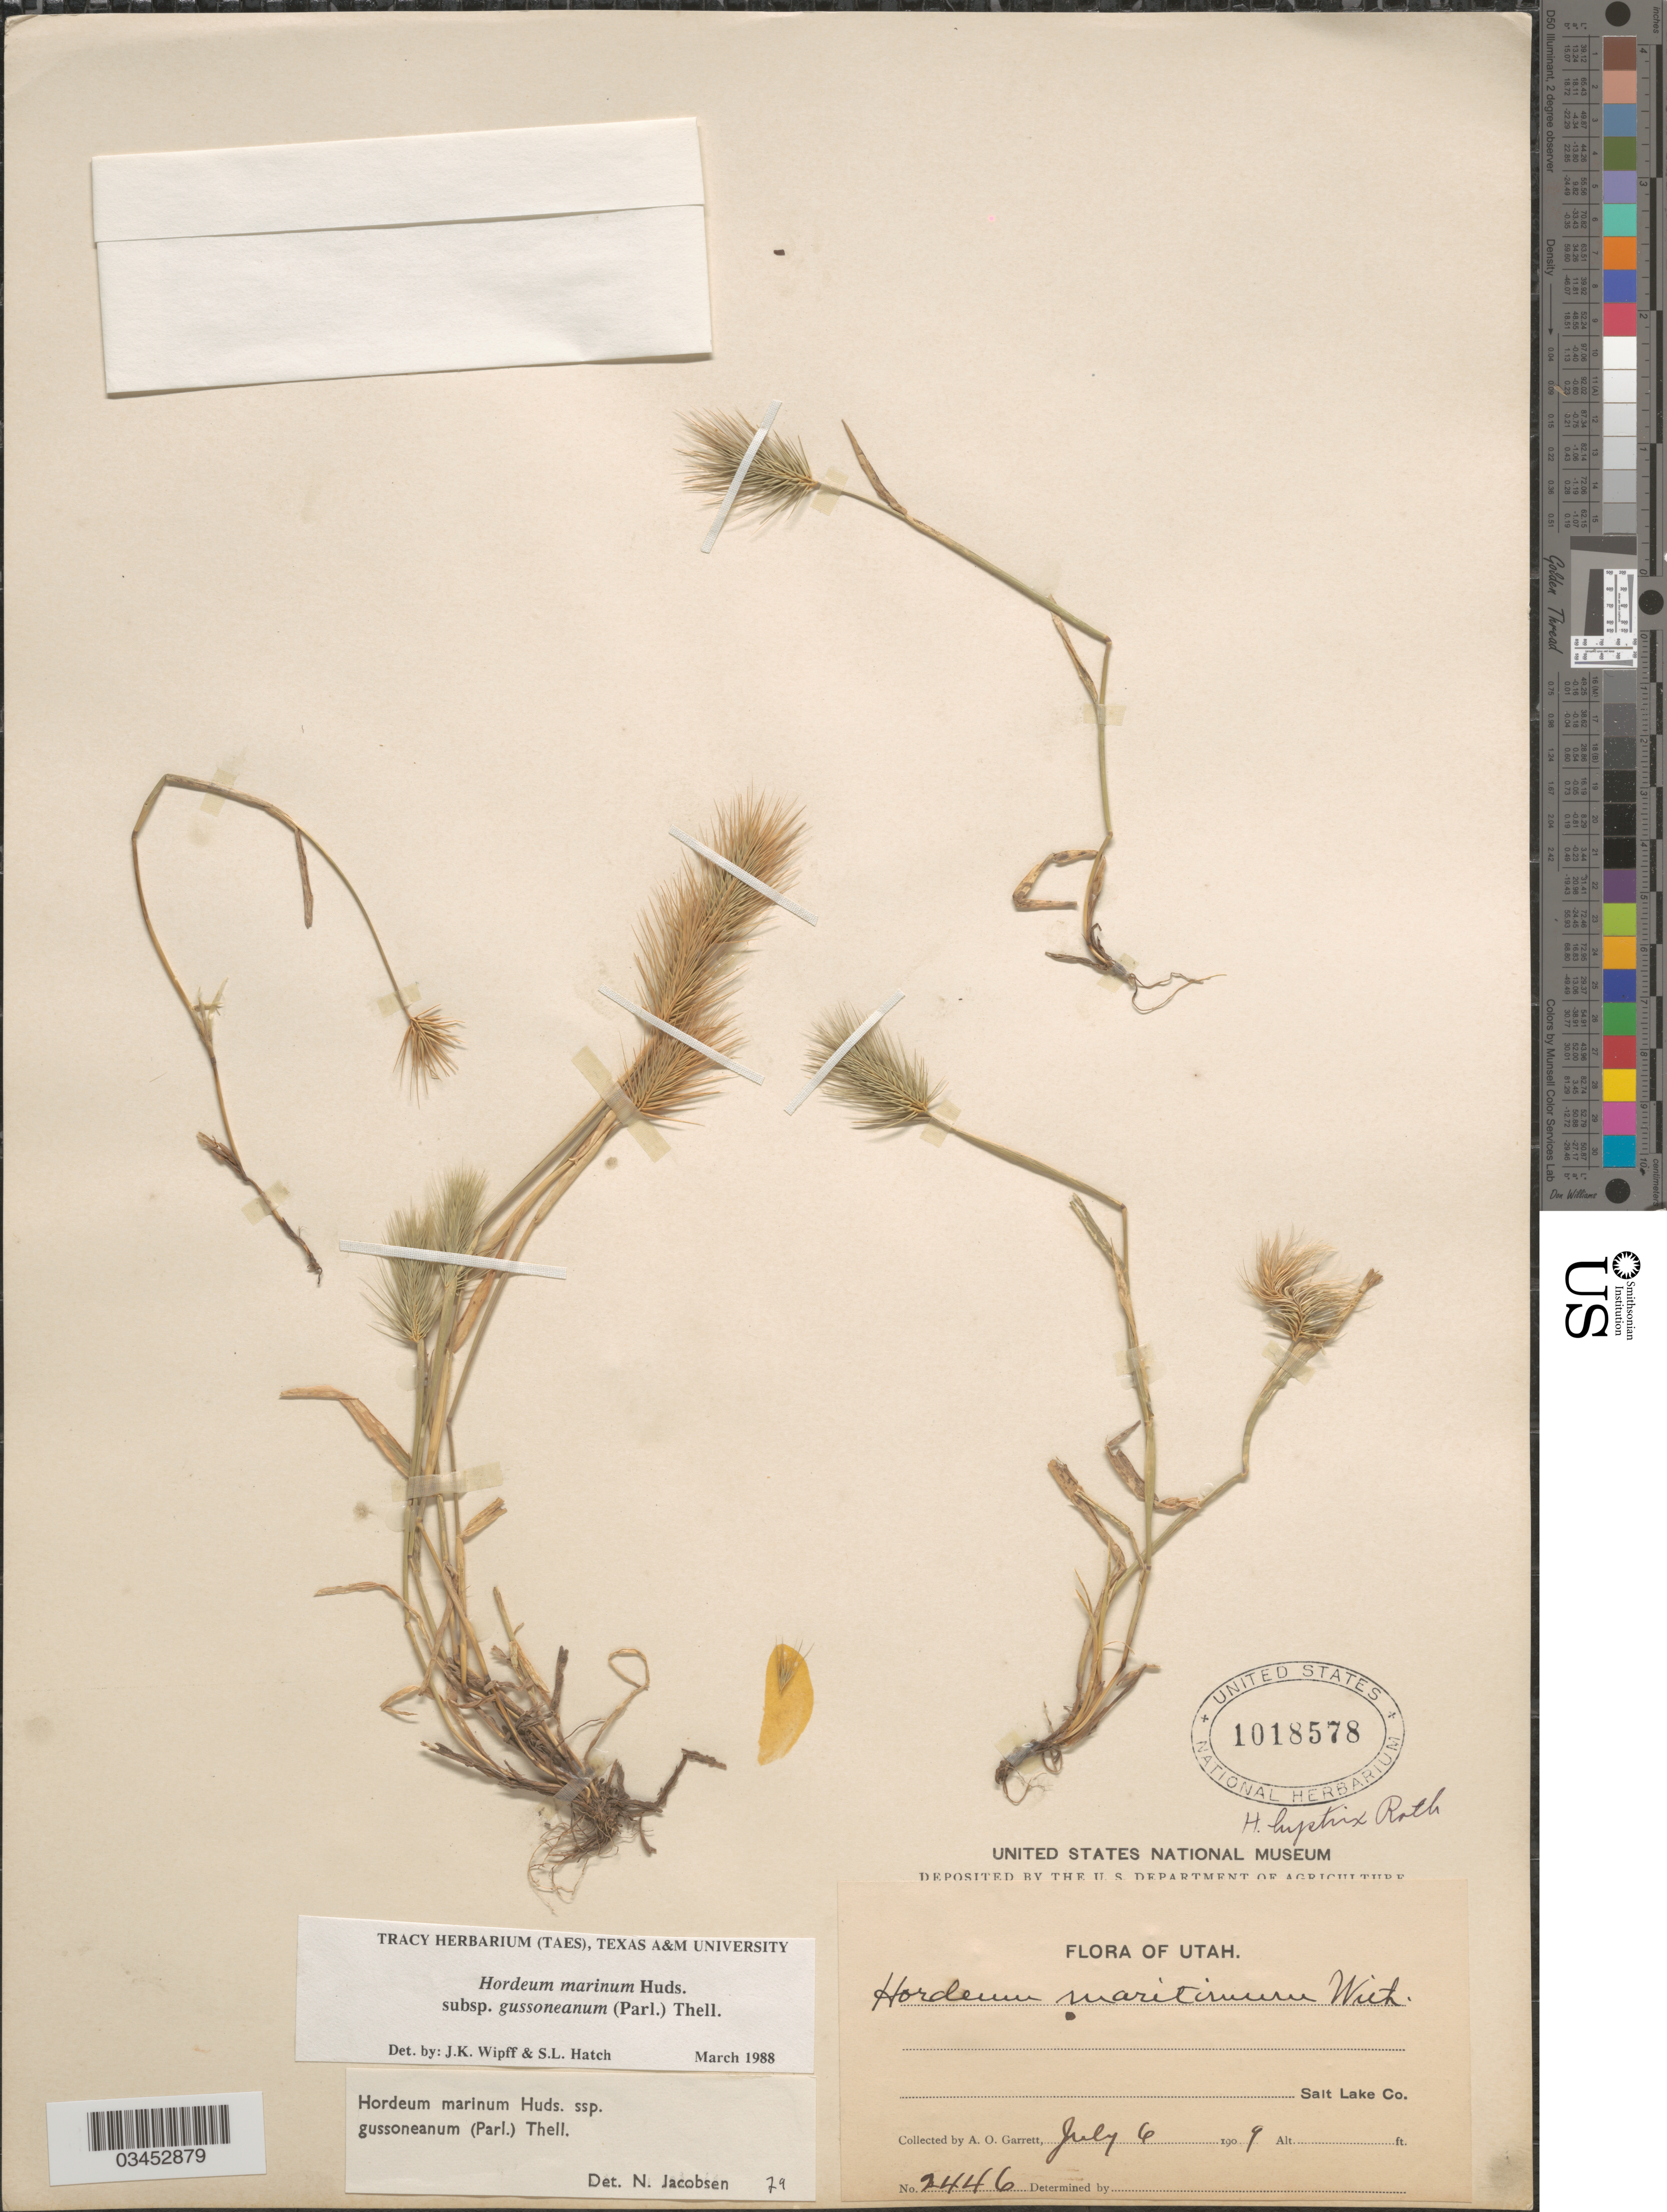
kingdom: Plantae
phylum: Tracheophyta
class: Liliopsida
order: Poales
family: Poaceae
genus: Hordeum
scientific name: Hordeum marinum subsp. gussoneanum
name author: (Parl.) Thell.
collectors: A. O. Garrett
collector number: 2446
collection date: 1909-07-06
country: United States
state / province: Utah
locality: Salt Lake Co.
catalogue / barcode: US 1018578